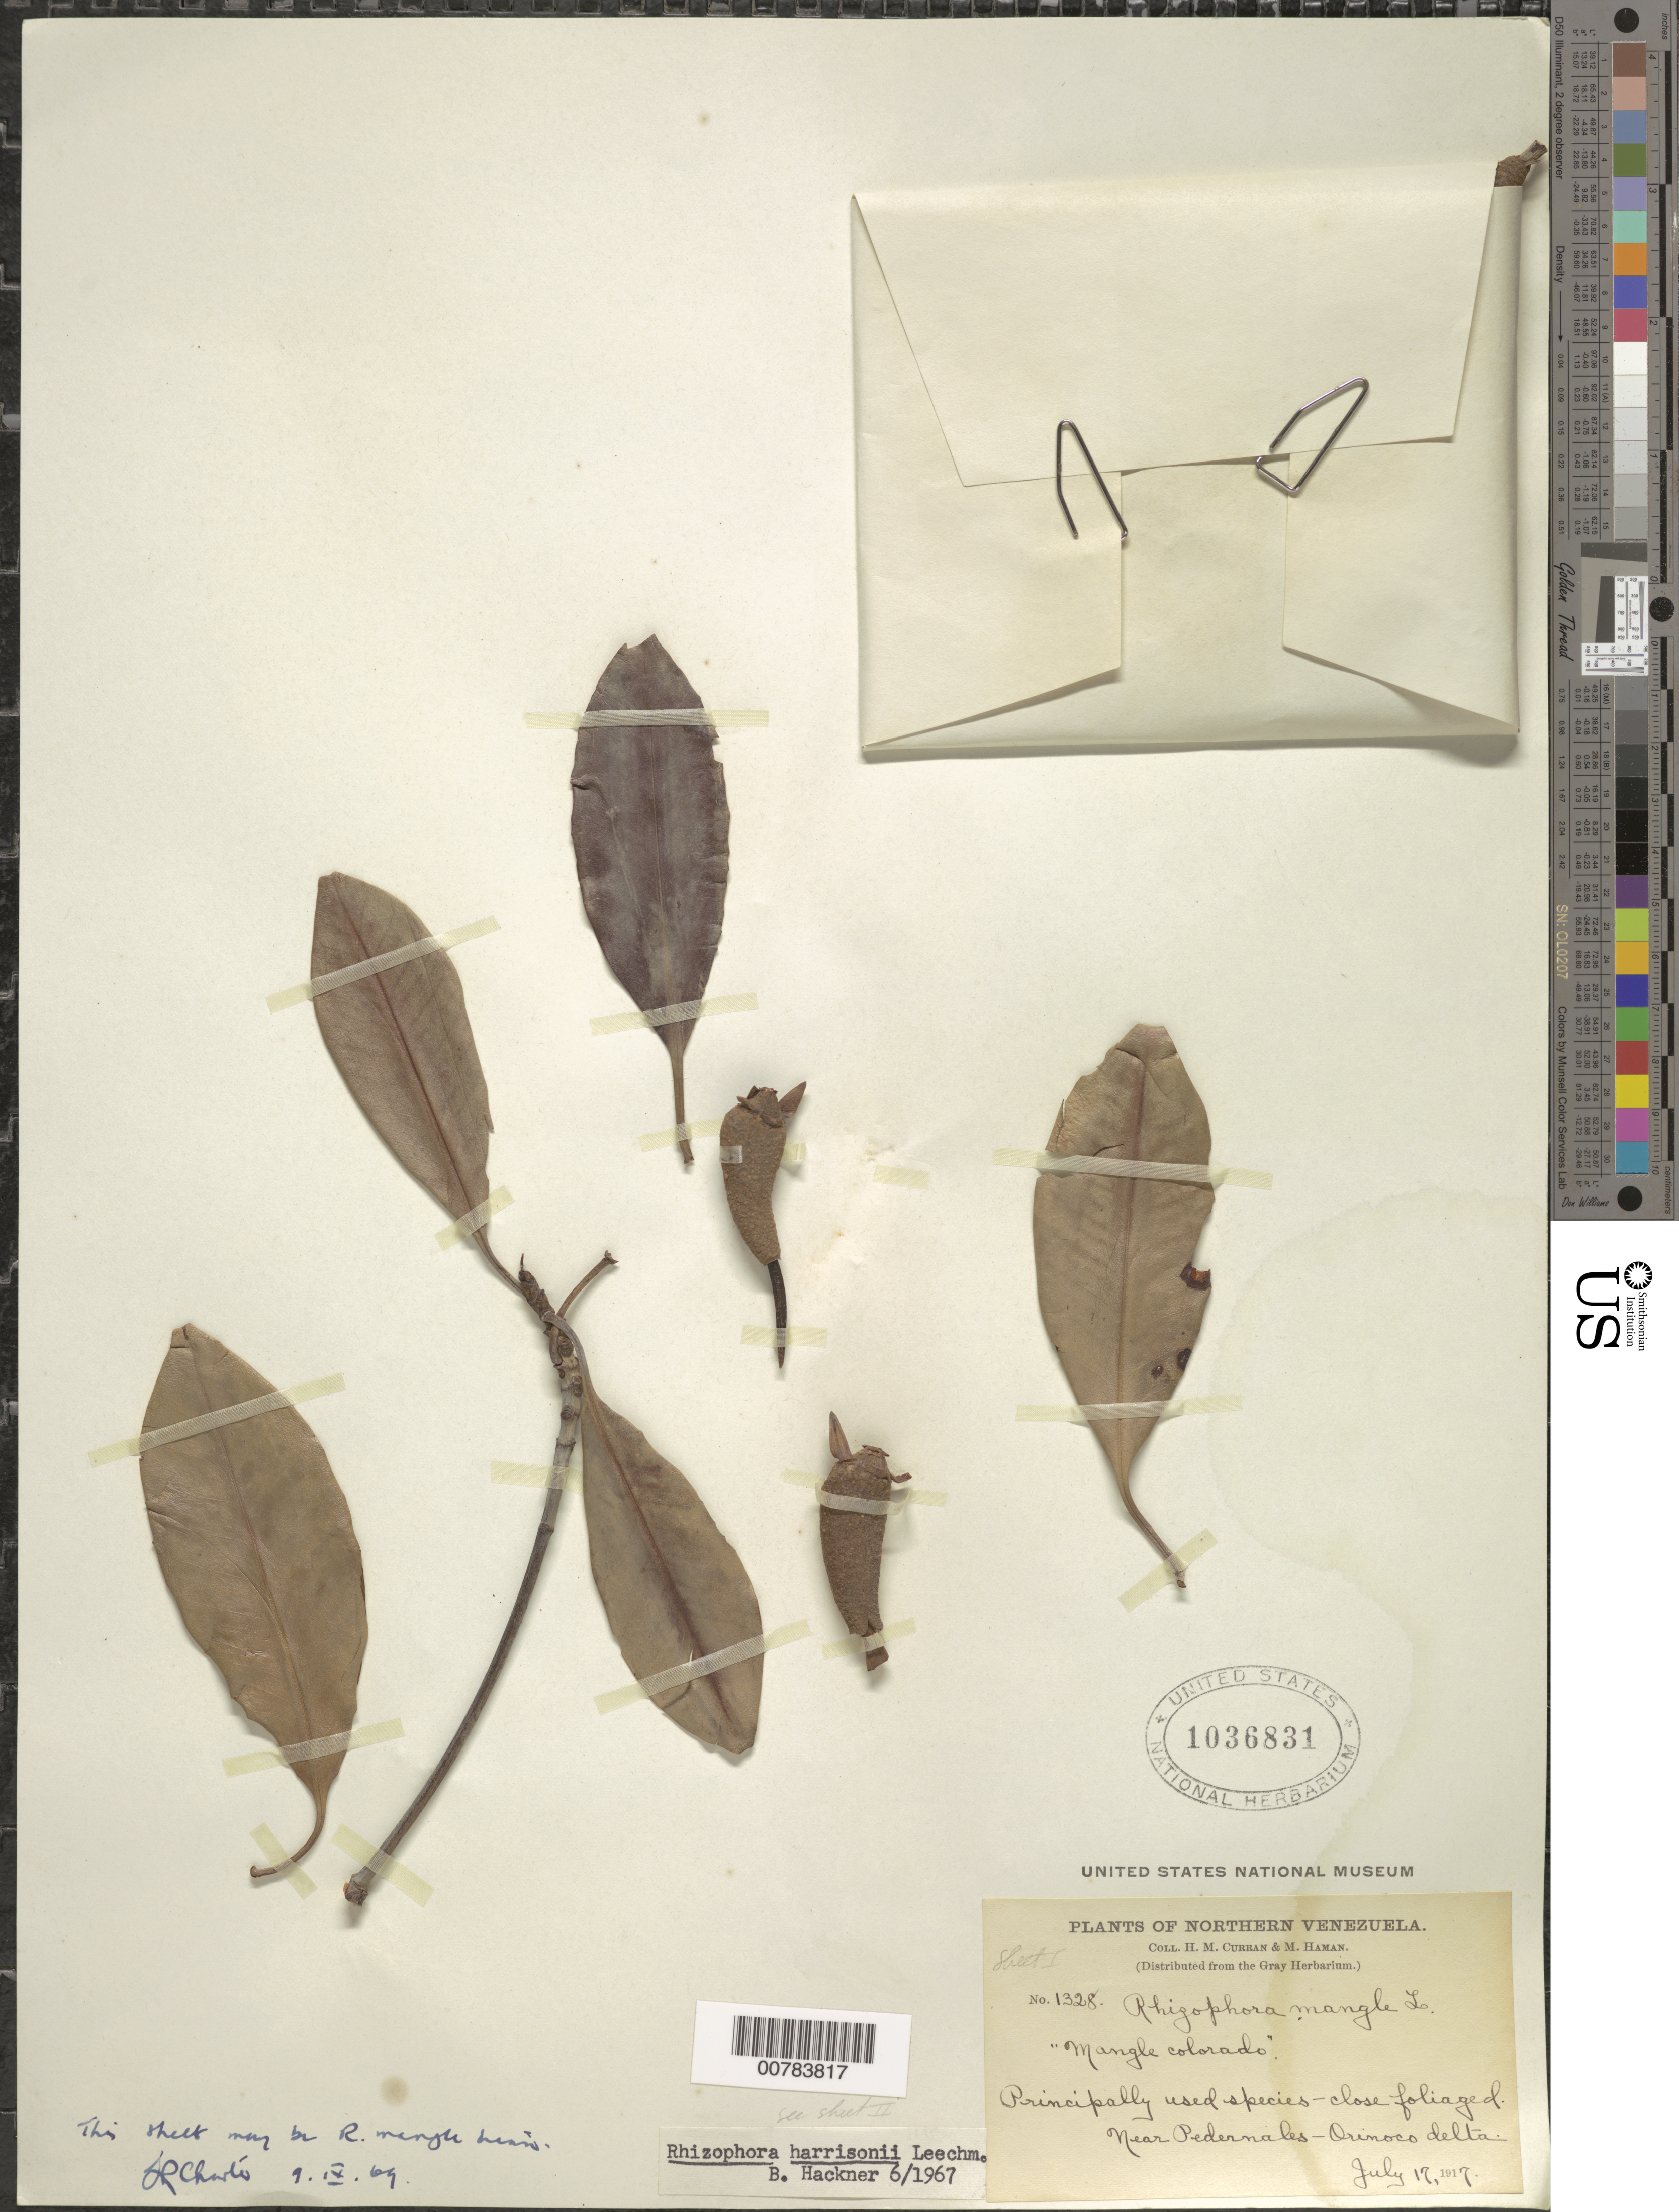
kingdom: Plantae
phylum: Tracheophyta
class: Magnoliopsida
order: Malpighiales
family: Rhizophoraceae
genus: Rhizophora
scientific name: Rhizophora harrisonii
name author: Leechm.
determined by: Hackner, B.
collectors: H. M. Curran & M. Haman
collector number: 1328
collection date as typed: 17-Jul-17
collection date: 1917-07-17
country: Venezuela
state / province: Delta Amacuro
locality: Pedernales, Orinoco Delta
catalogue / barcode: US 1036831